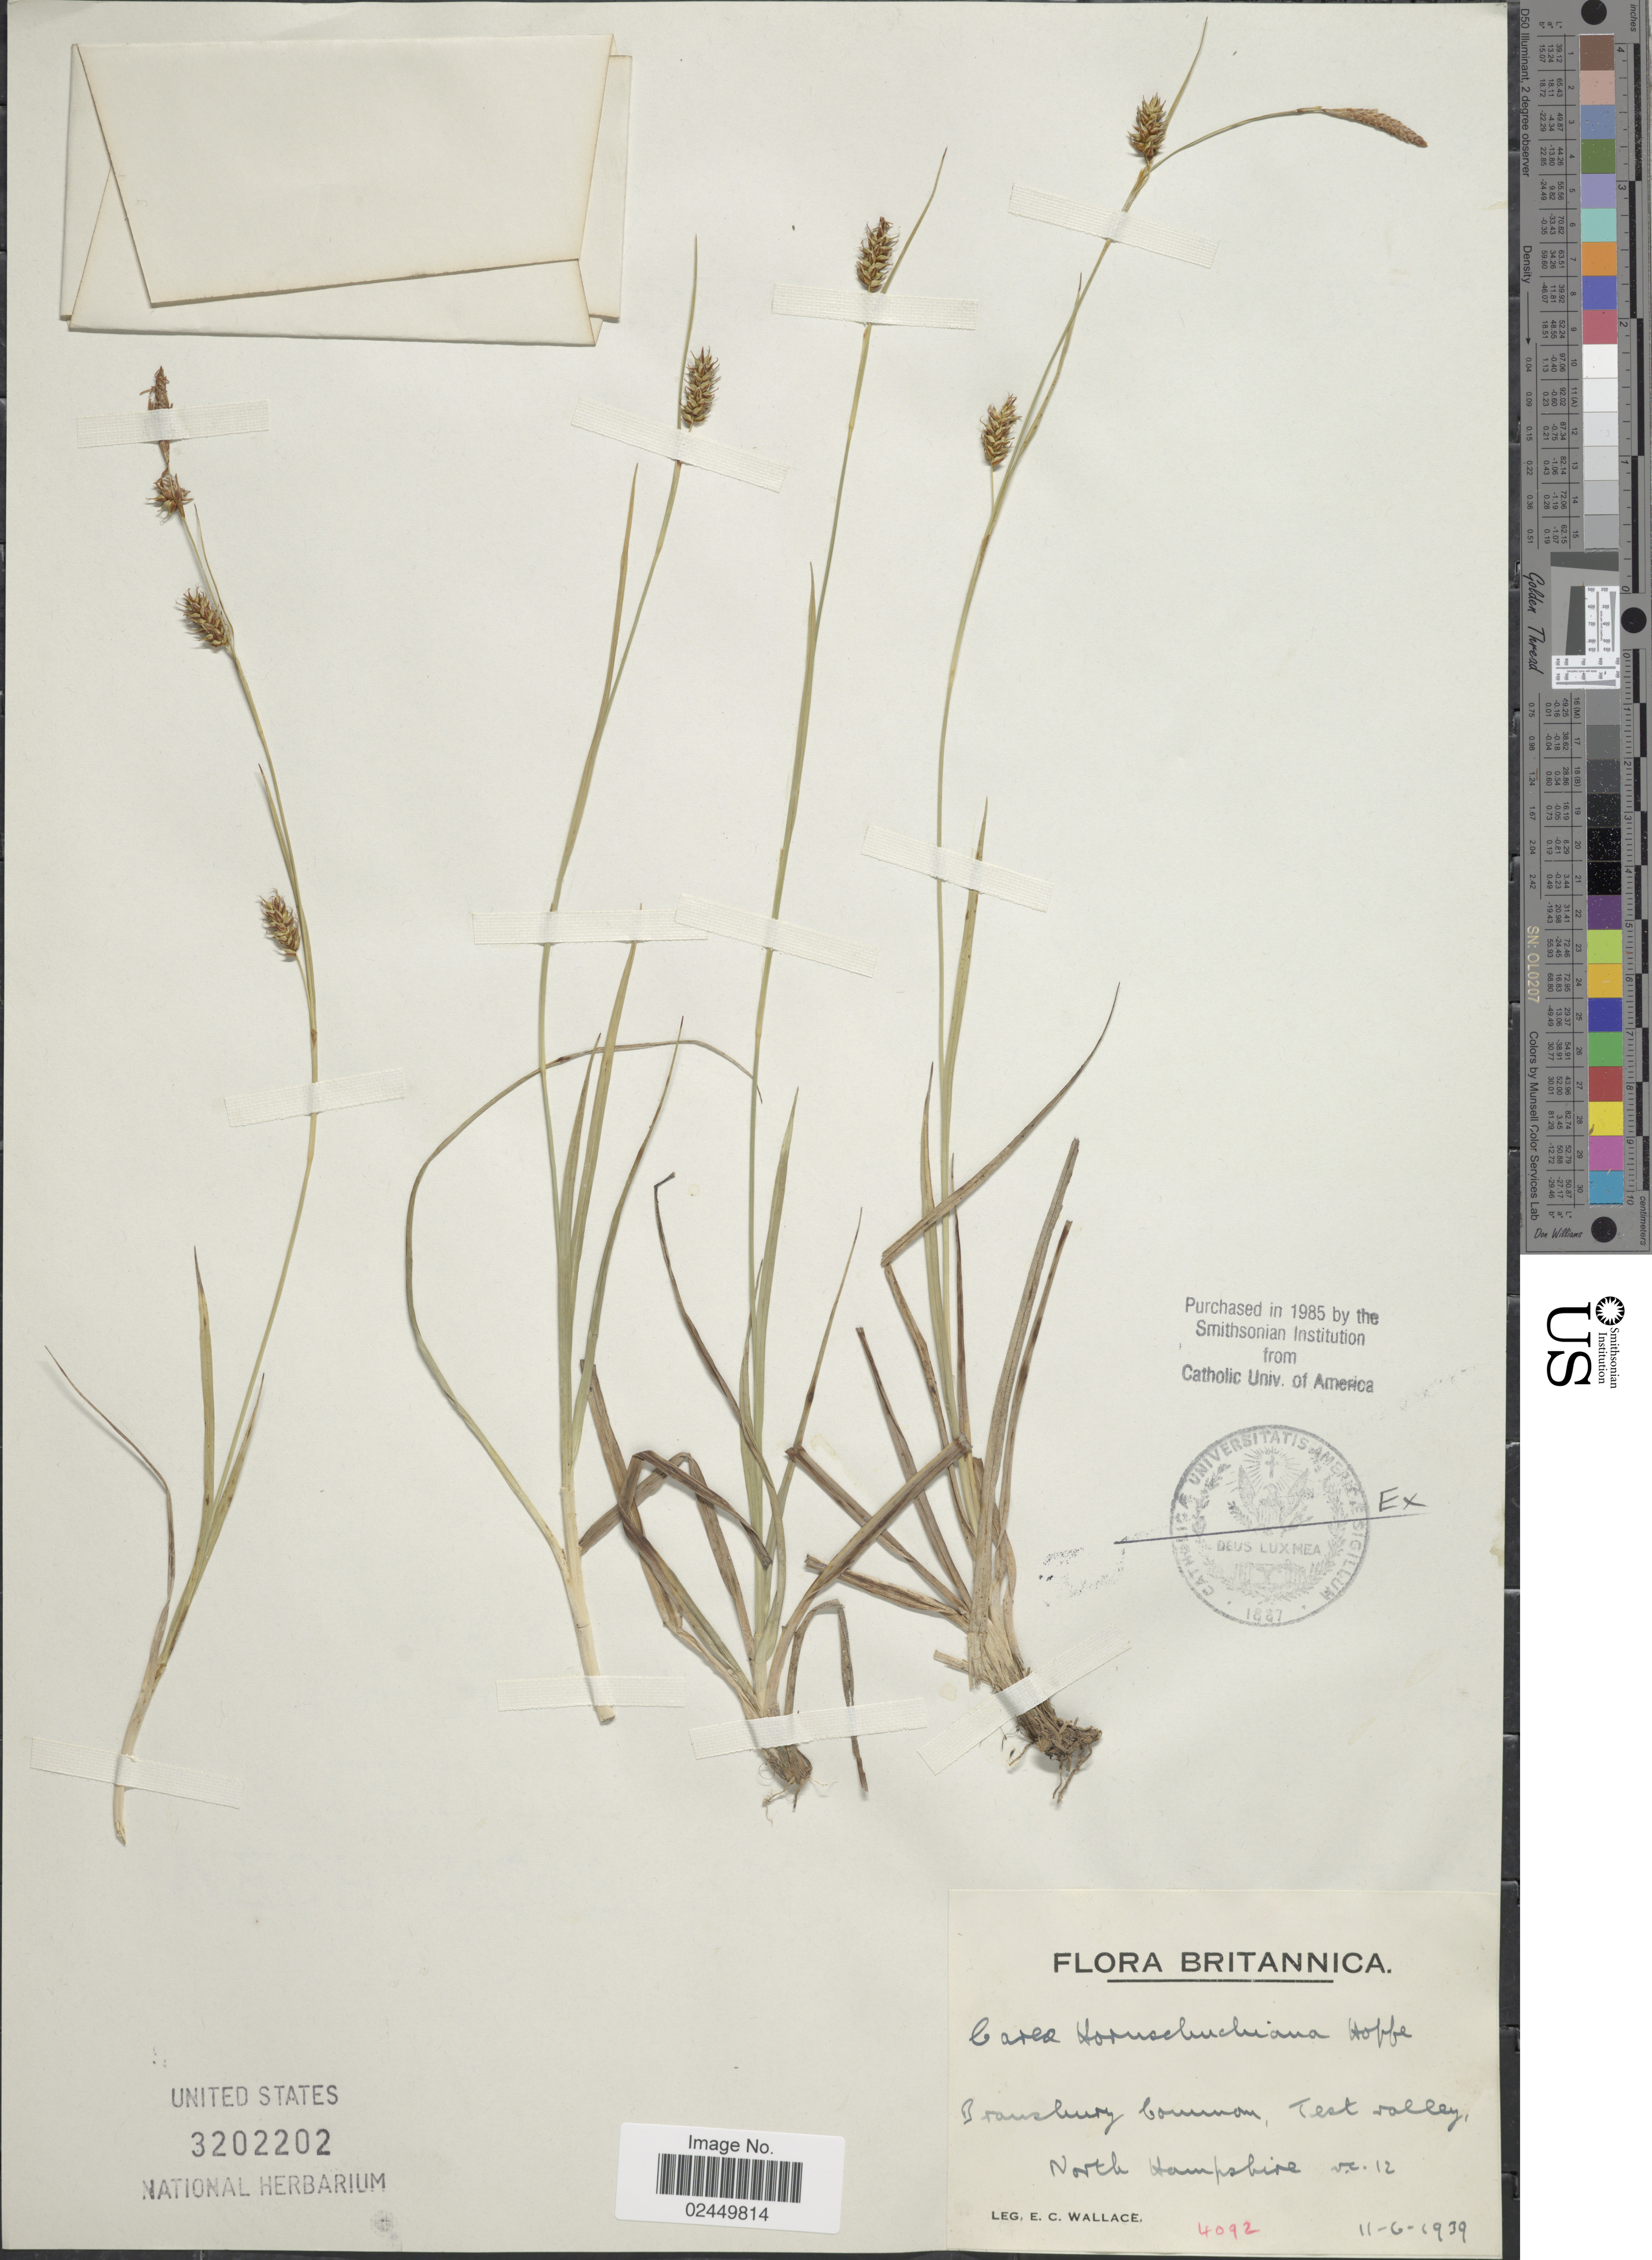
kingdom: Plantae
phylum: Tracheophyta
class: Liliopsida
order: Poales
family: Cyperaceae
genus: Carex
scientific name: Carex hostiana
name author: DC.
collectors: E. C. Wallace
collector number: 4092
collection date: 1939-06-11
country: United Kingdom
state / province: England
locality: Britannica. Bransbury Common, Test Valley, North Hampshire, v.c. 12.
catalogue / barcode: US 3202202